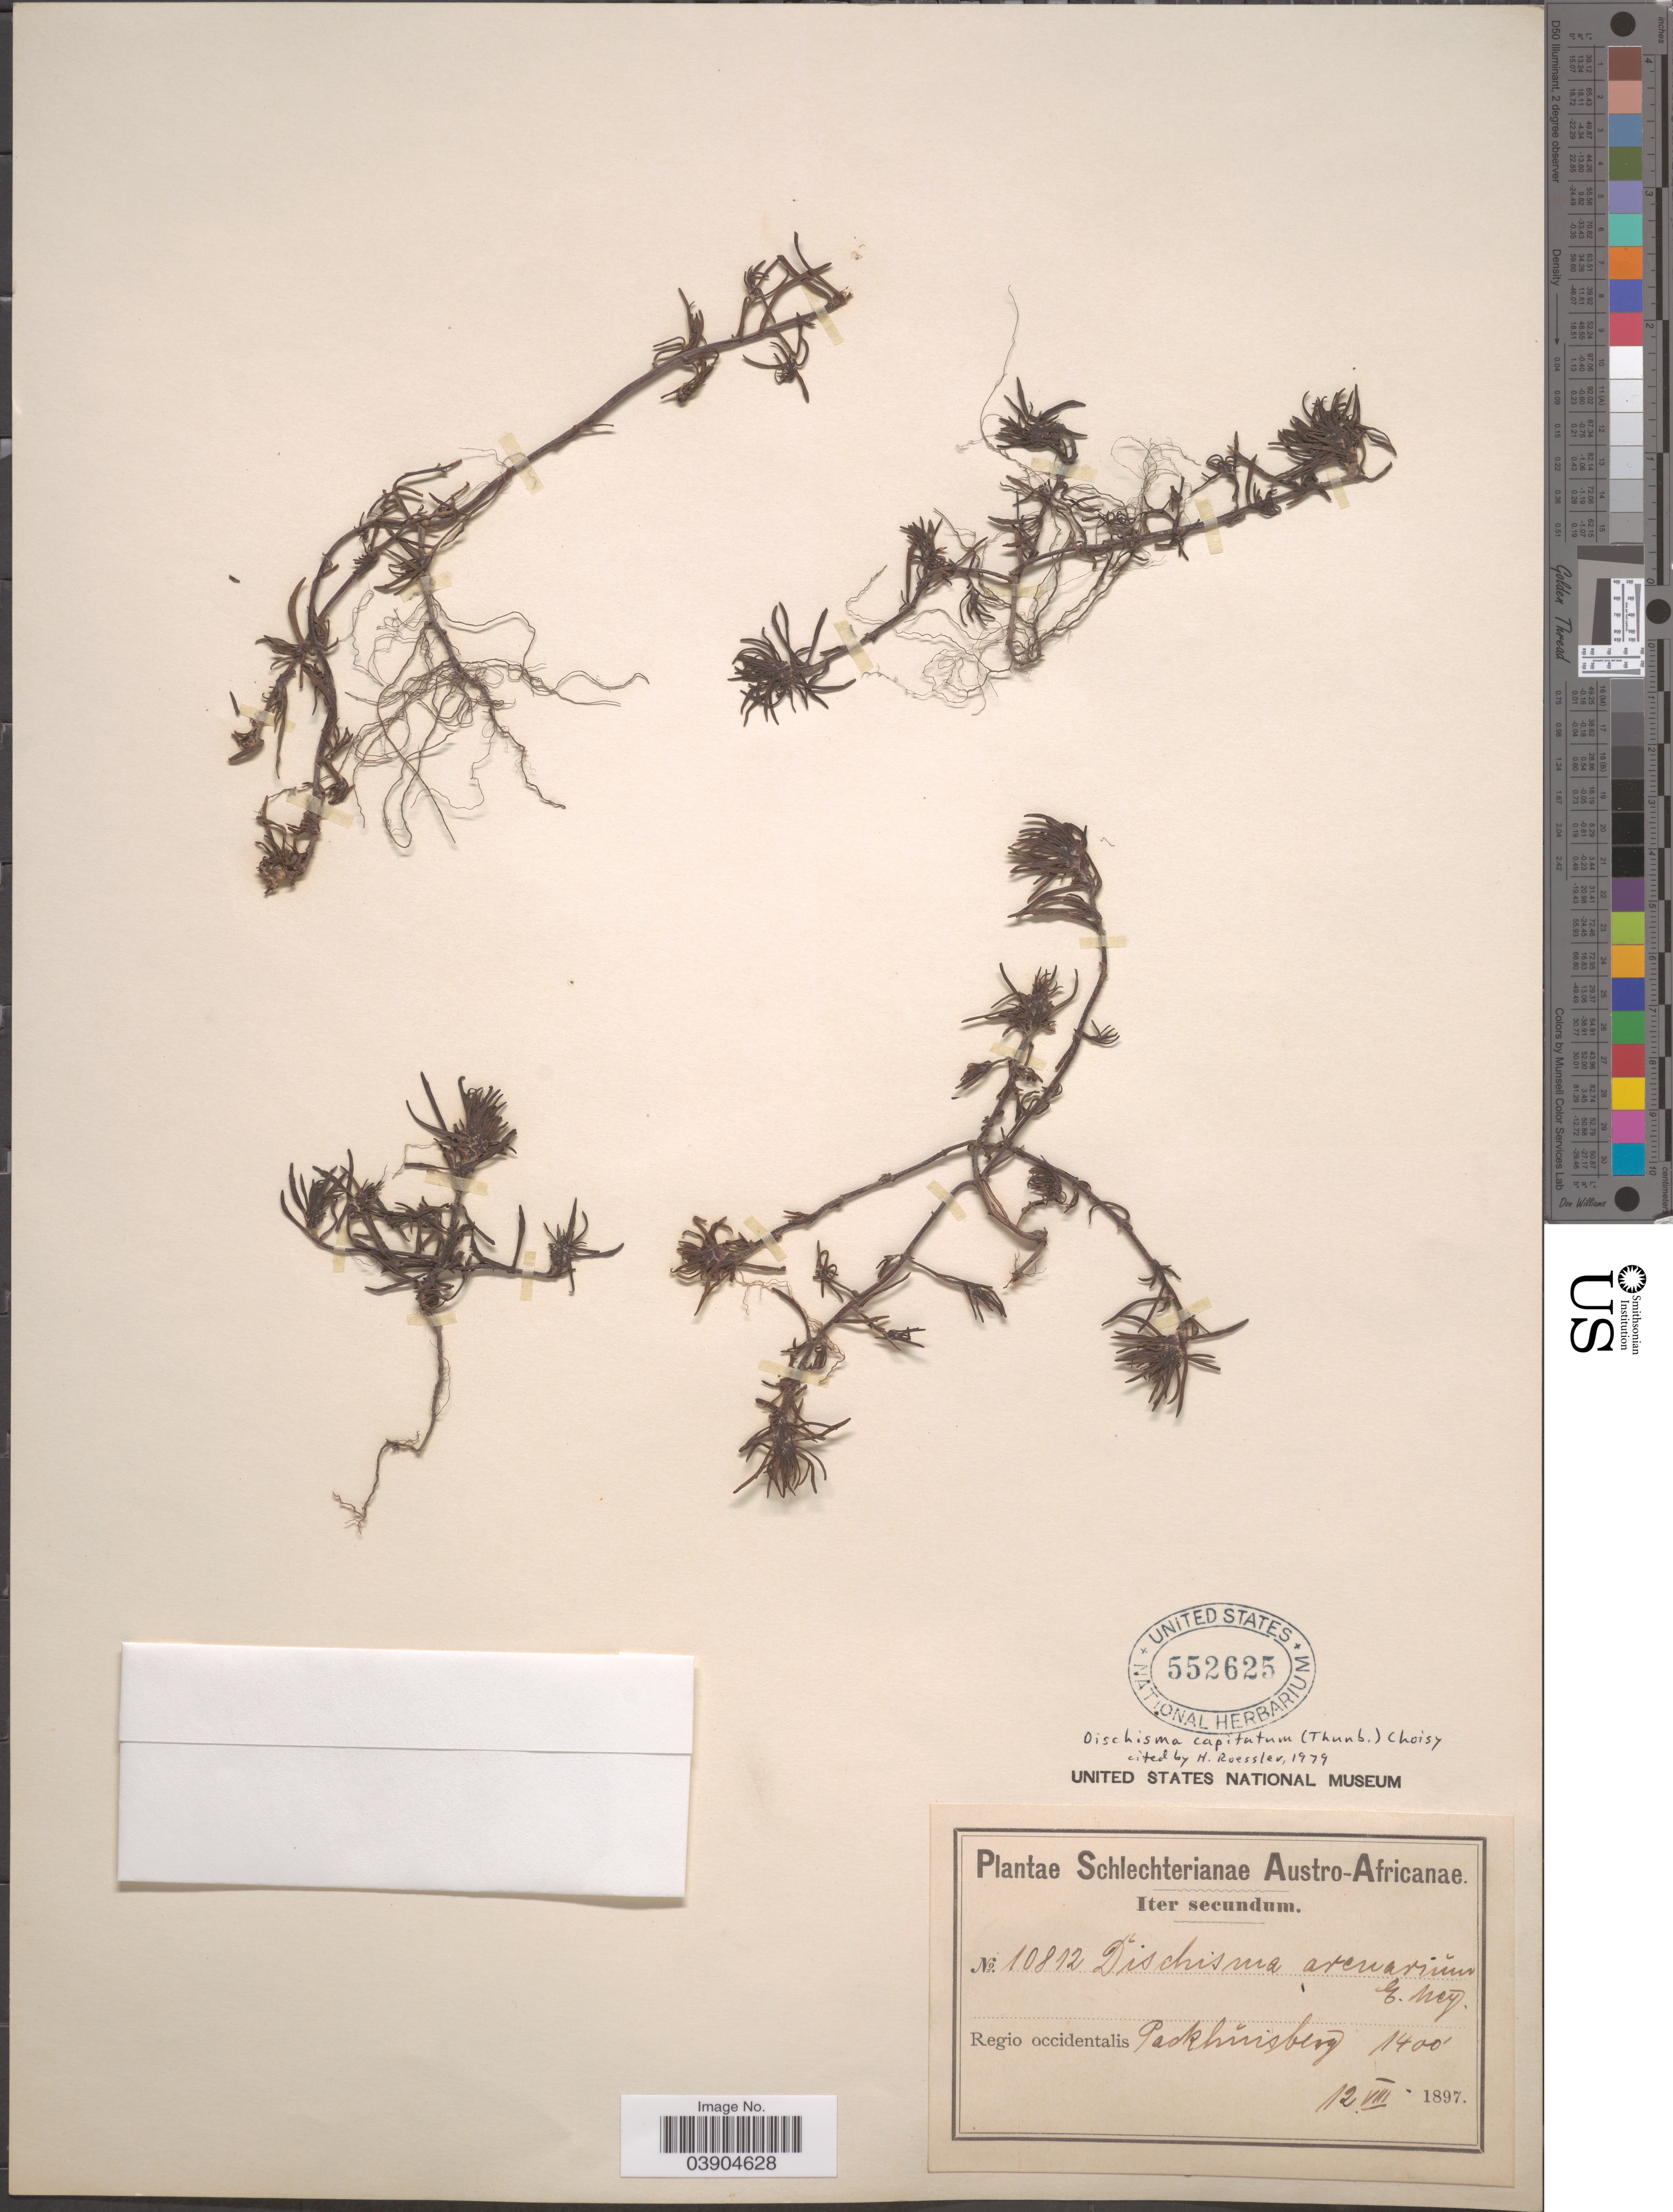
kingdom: Plantae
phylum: Tracheophyta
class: Magnoliopsida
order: Lamiales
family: Scrophulariaceae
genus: Dischisma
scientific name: Dischisma capitatum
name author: (Thunb.) Choisy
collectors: Schlechter, --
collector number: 10812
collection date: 1897-08-12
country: South Africa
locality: Austro-Africanae. Regio occidentalis Packhuisberg.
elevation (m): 427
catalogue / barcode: US 552625